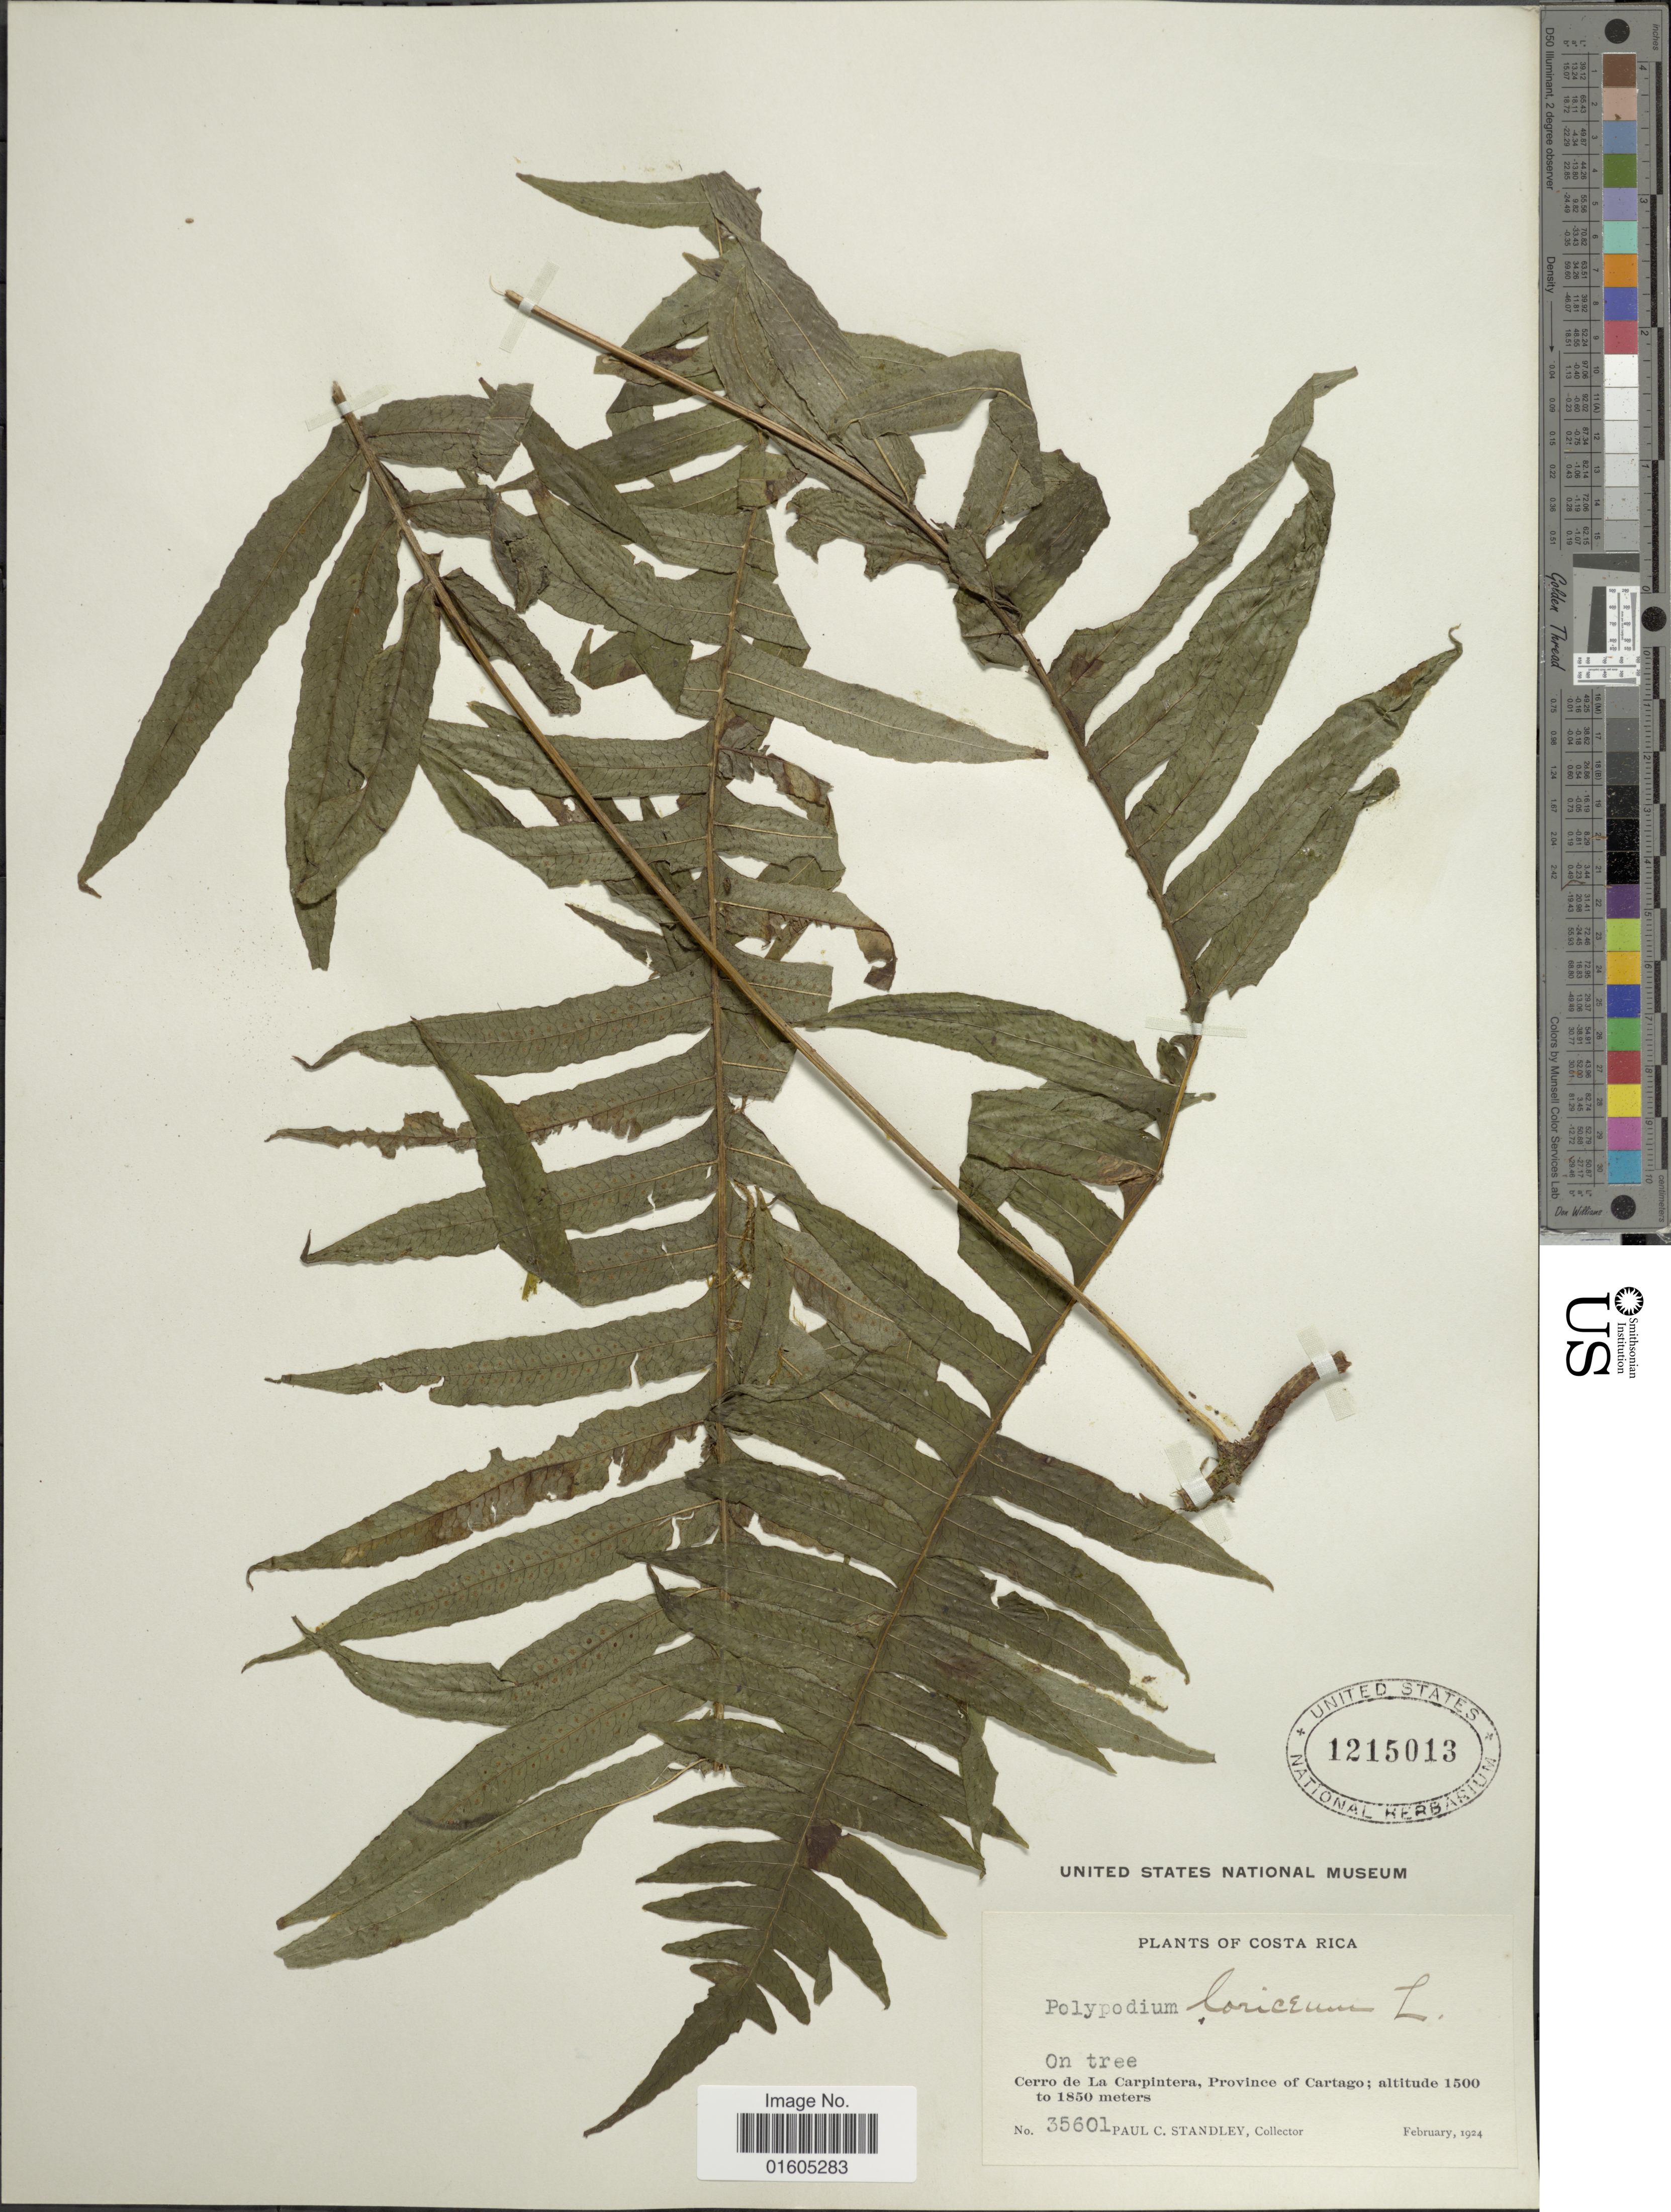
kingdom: Plantae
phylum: Tracheophyta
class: Polypodiopsida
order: Polypodiales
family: Polypodiaceae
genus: Serpocaulon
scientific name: Serpocaulon loriceum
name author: (L.) A.R. Sm.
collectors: P. C. Standley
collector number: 35601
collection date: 1924-02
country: Costa Rica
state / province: Cartago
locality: Cerro de La Carpintera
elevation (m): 1500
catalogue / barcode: US 1215013